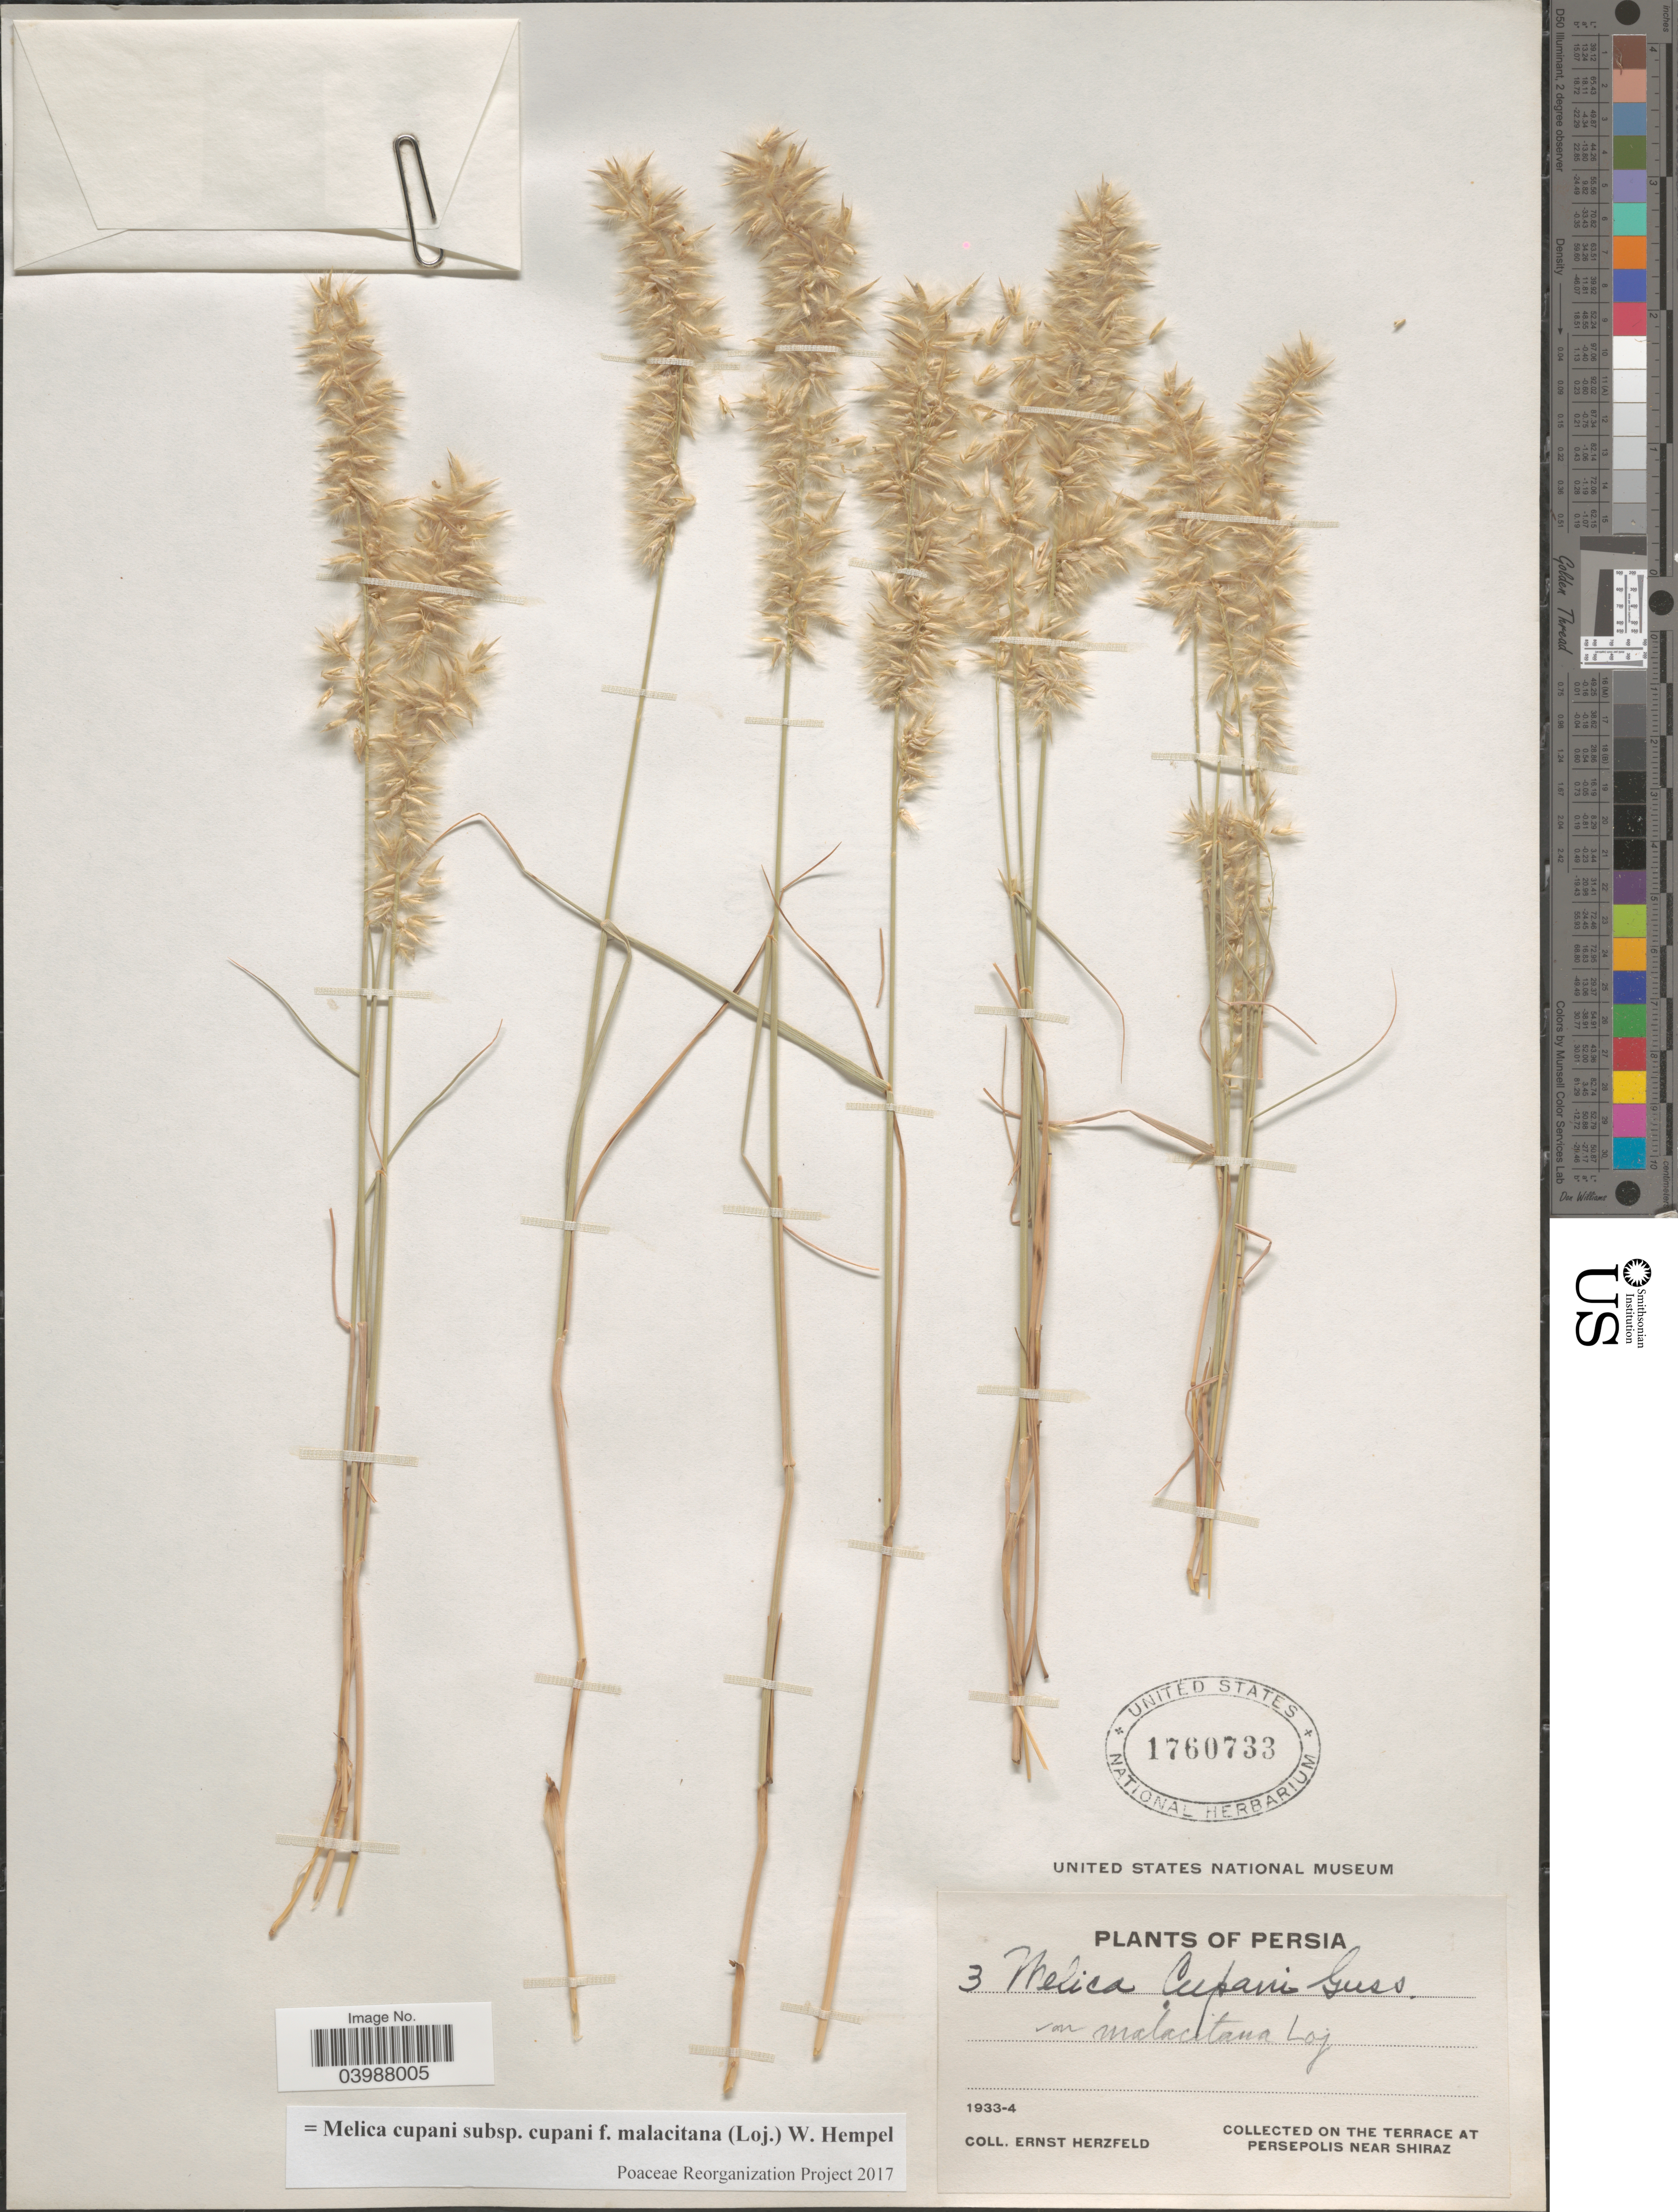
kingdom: Plantae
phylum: Tracheophyta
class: Liliopsida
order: Poales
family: Poaceae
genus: Melica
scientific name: Melica cupani subsp. cupani f. malacitana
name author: W. Hempel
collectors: E. Herzfeld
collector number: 3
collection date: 1933/1934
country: Iran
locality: On the terrace at Persepolis near Shiraz.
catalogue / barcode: US 1760733